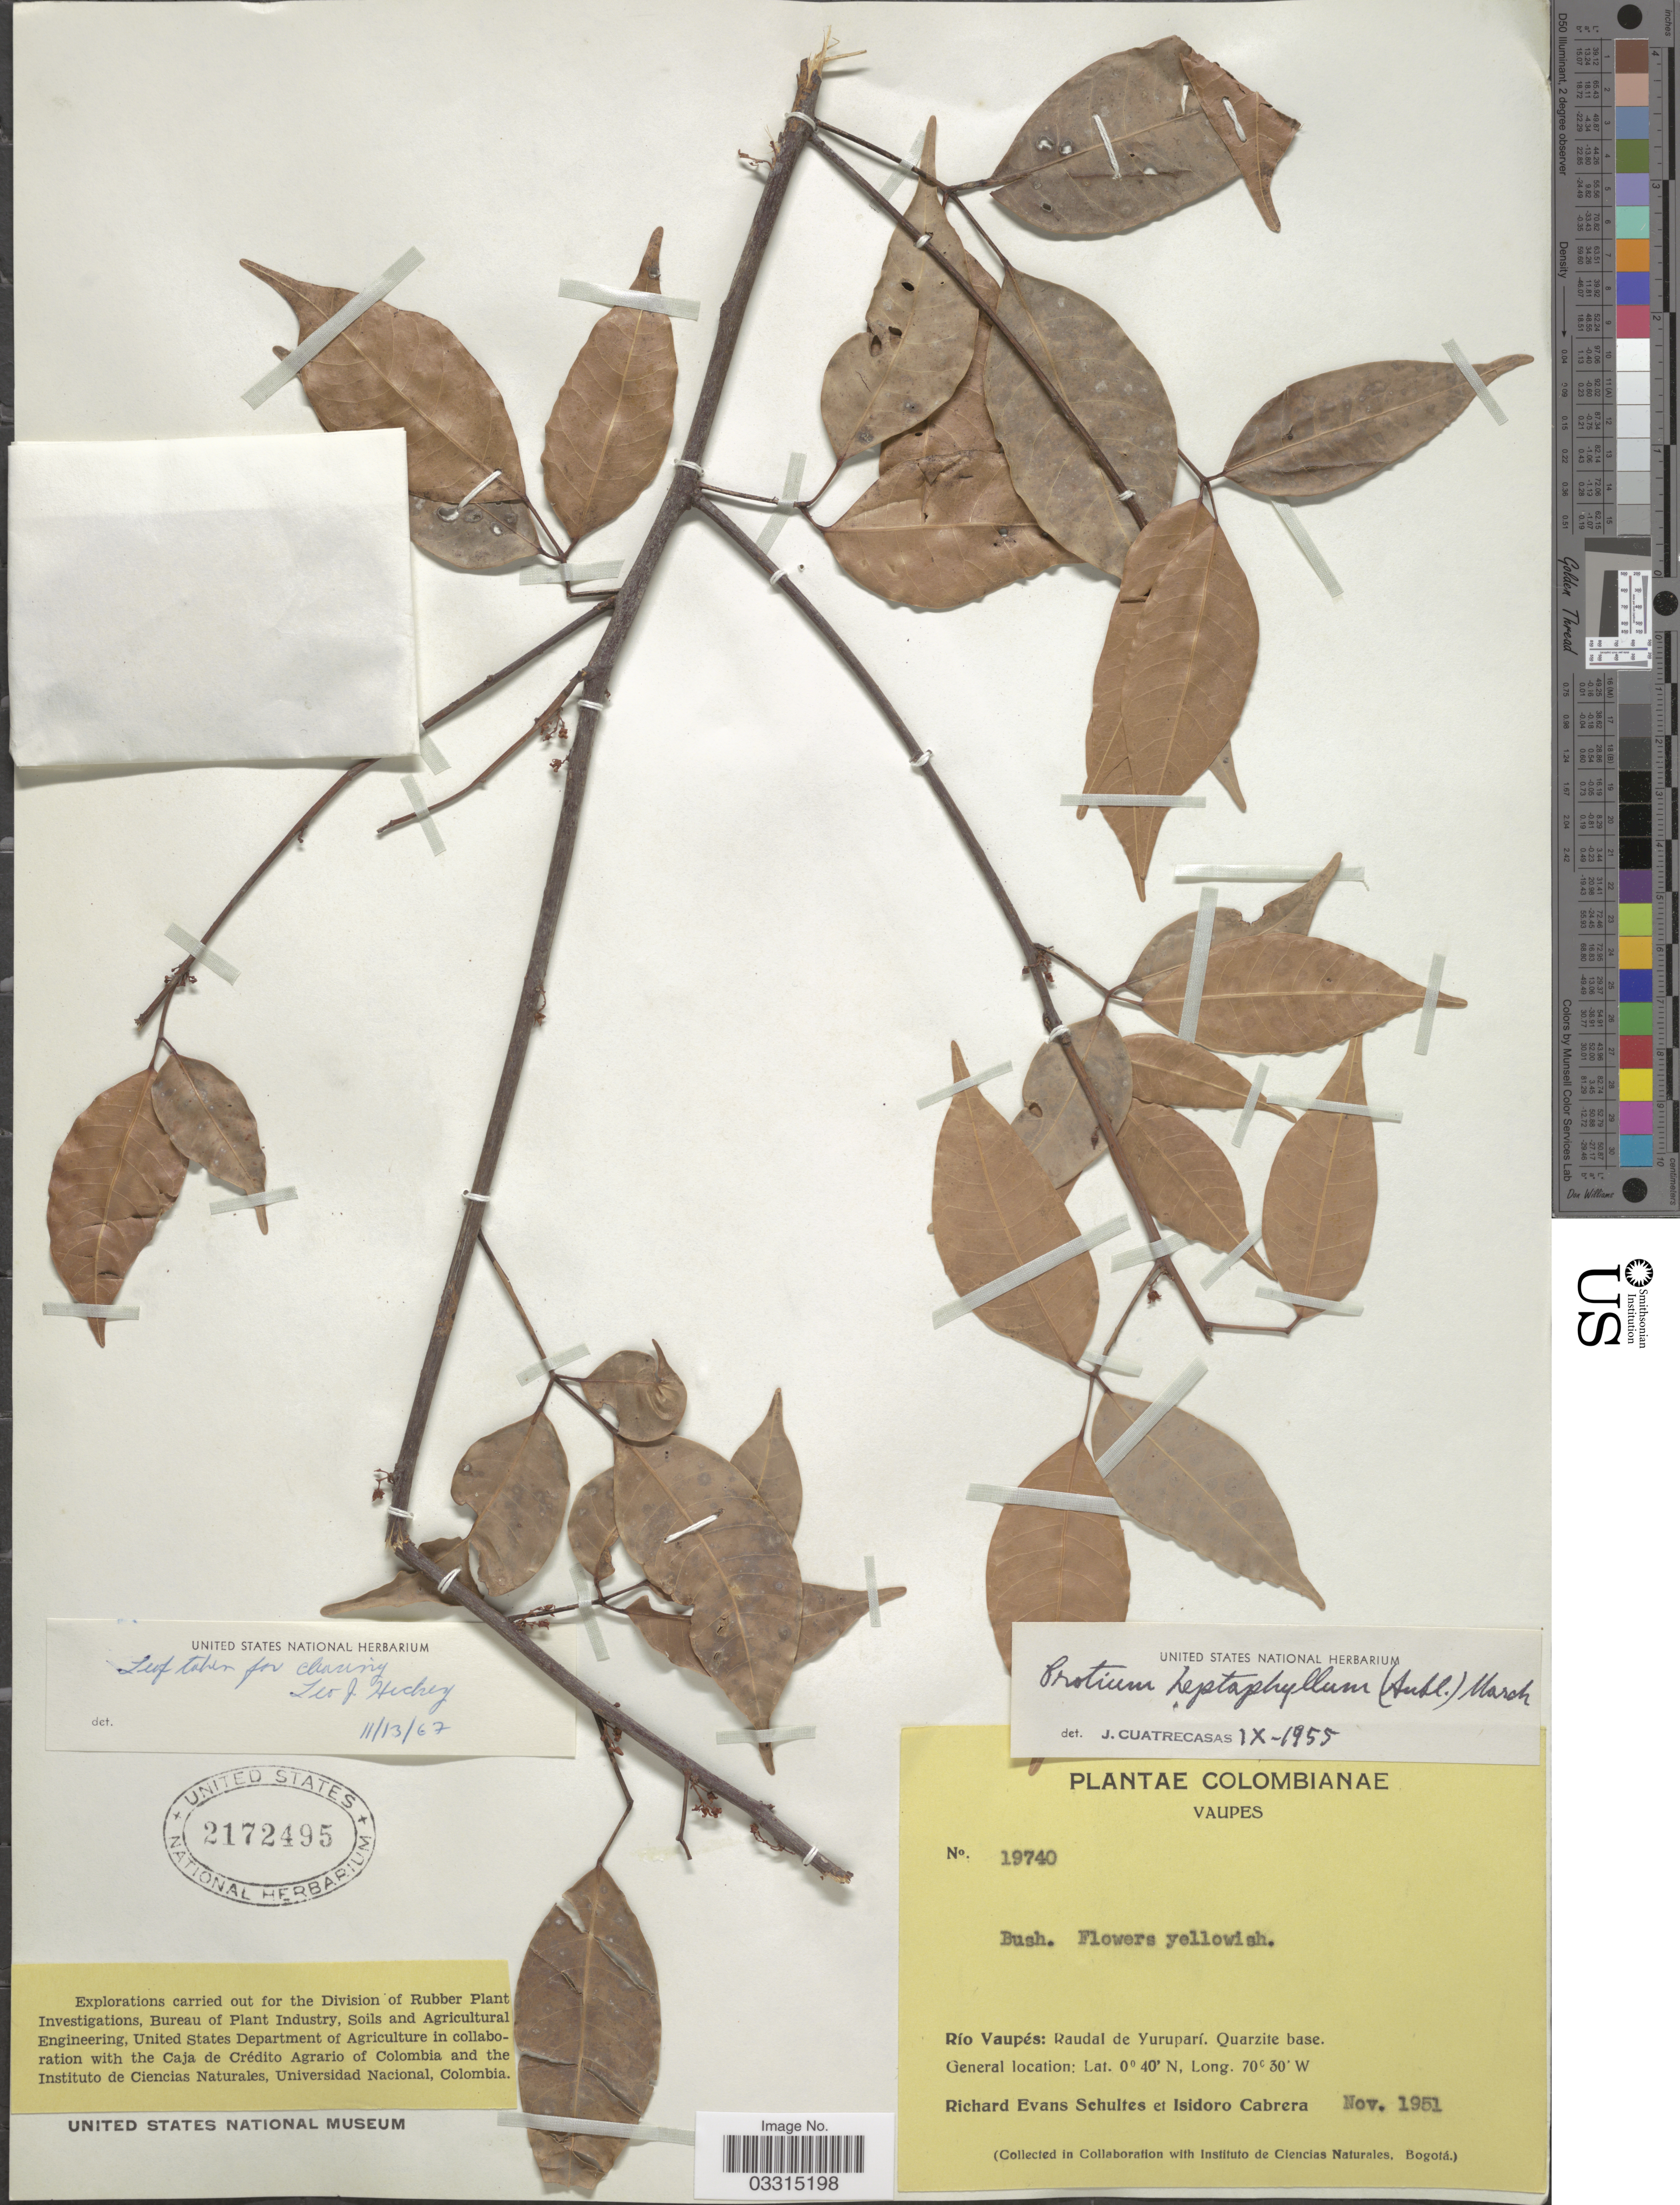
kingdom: Plantae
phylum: Tracheophyta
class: Magnoliopsida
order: Sapindales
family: Burseraceae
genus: Protium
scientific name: Protium heptaphyllum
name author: (Aubl.) Marchand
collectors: R. E. Schultes & I. Cabrera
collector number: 19740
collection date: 1951-11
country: Colombia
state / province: Vaupés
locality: Río Vaupés: Raudal de Yuruparí.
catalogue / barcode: US 2172495